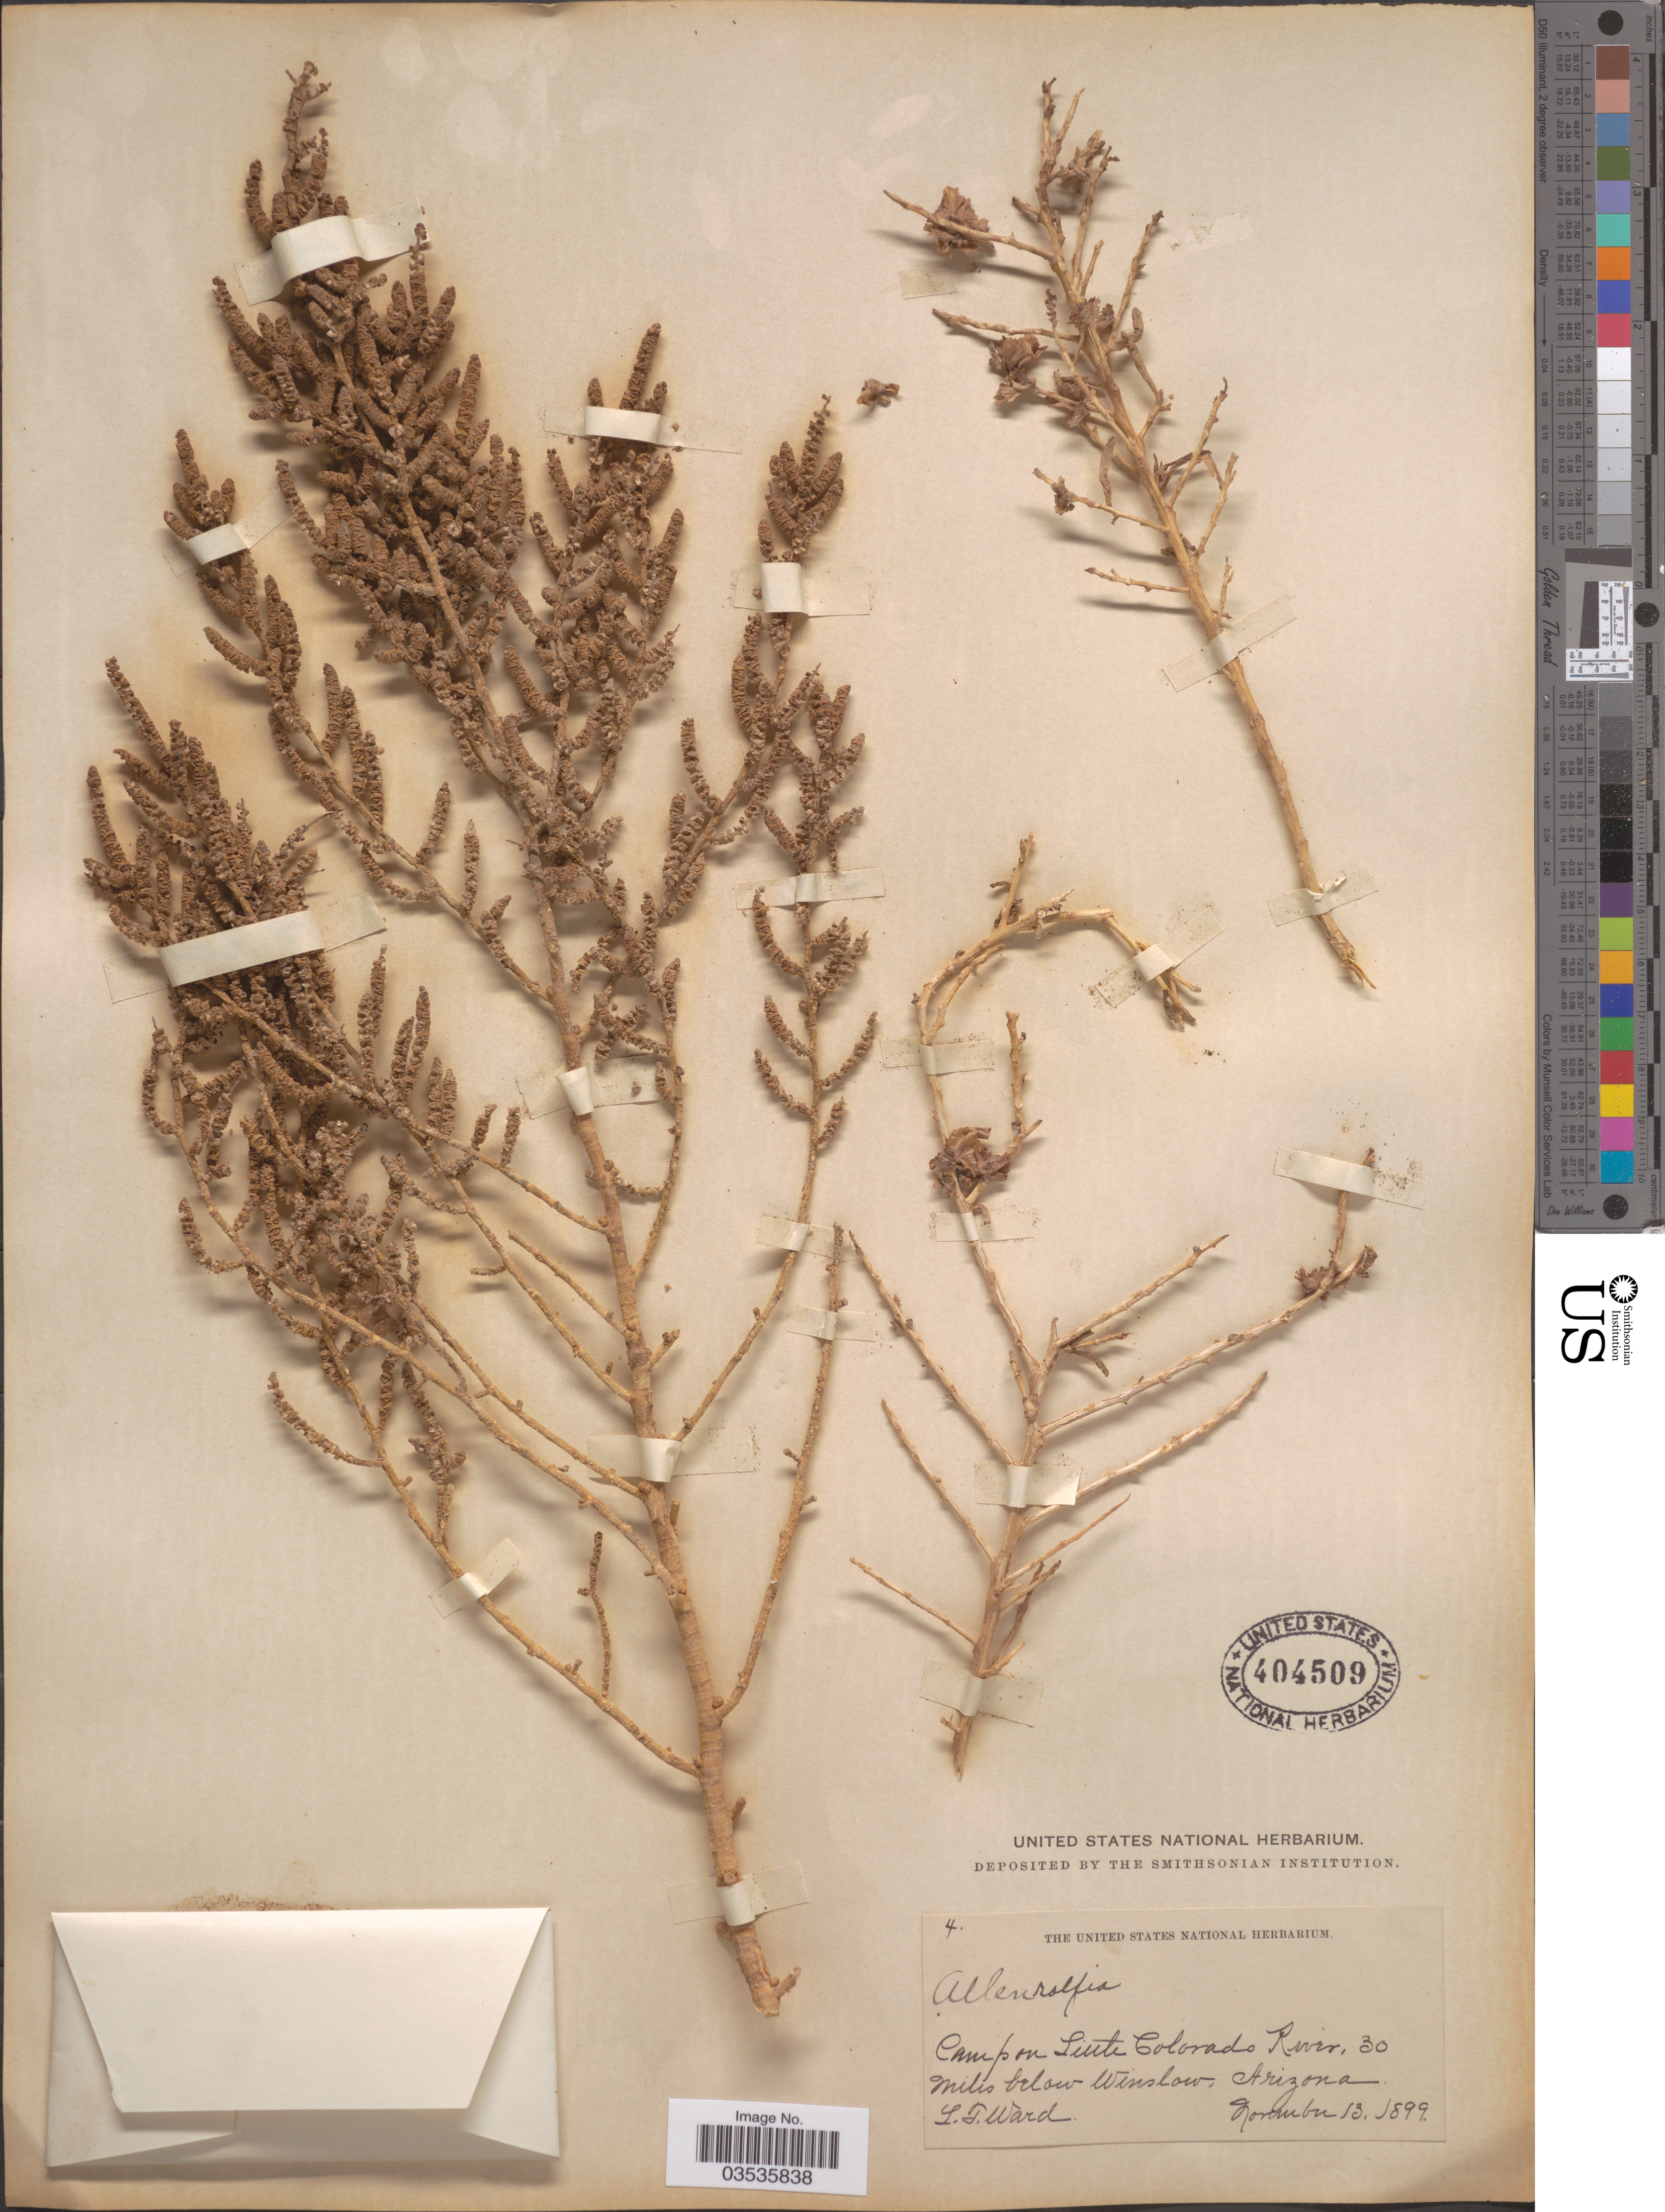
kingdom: Plantae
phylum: Tracheophyta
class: Magnoliopsida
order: Caryophyllales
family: Amaranthaceae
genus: Allenrolfea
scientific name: Allenrolfea occidentalis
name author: (S. Watson) Kuntze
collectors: L. Ward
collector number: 4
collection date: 1899-11-13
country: United States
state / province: Arizona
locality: Camp on Little Colorado River, 30 miles below Winslow.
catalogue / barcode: US 404509